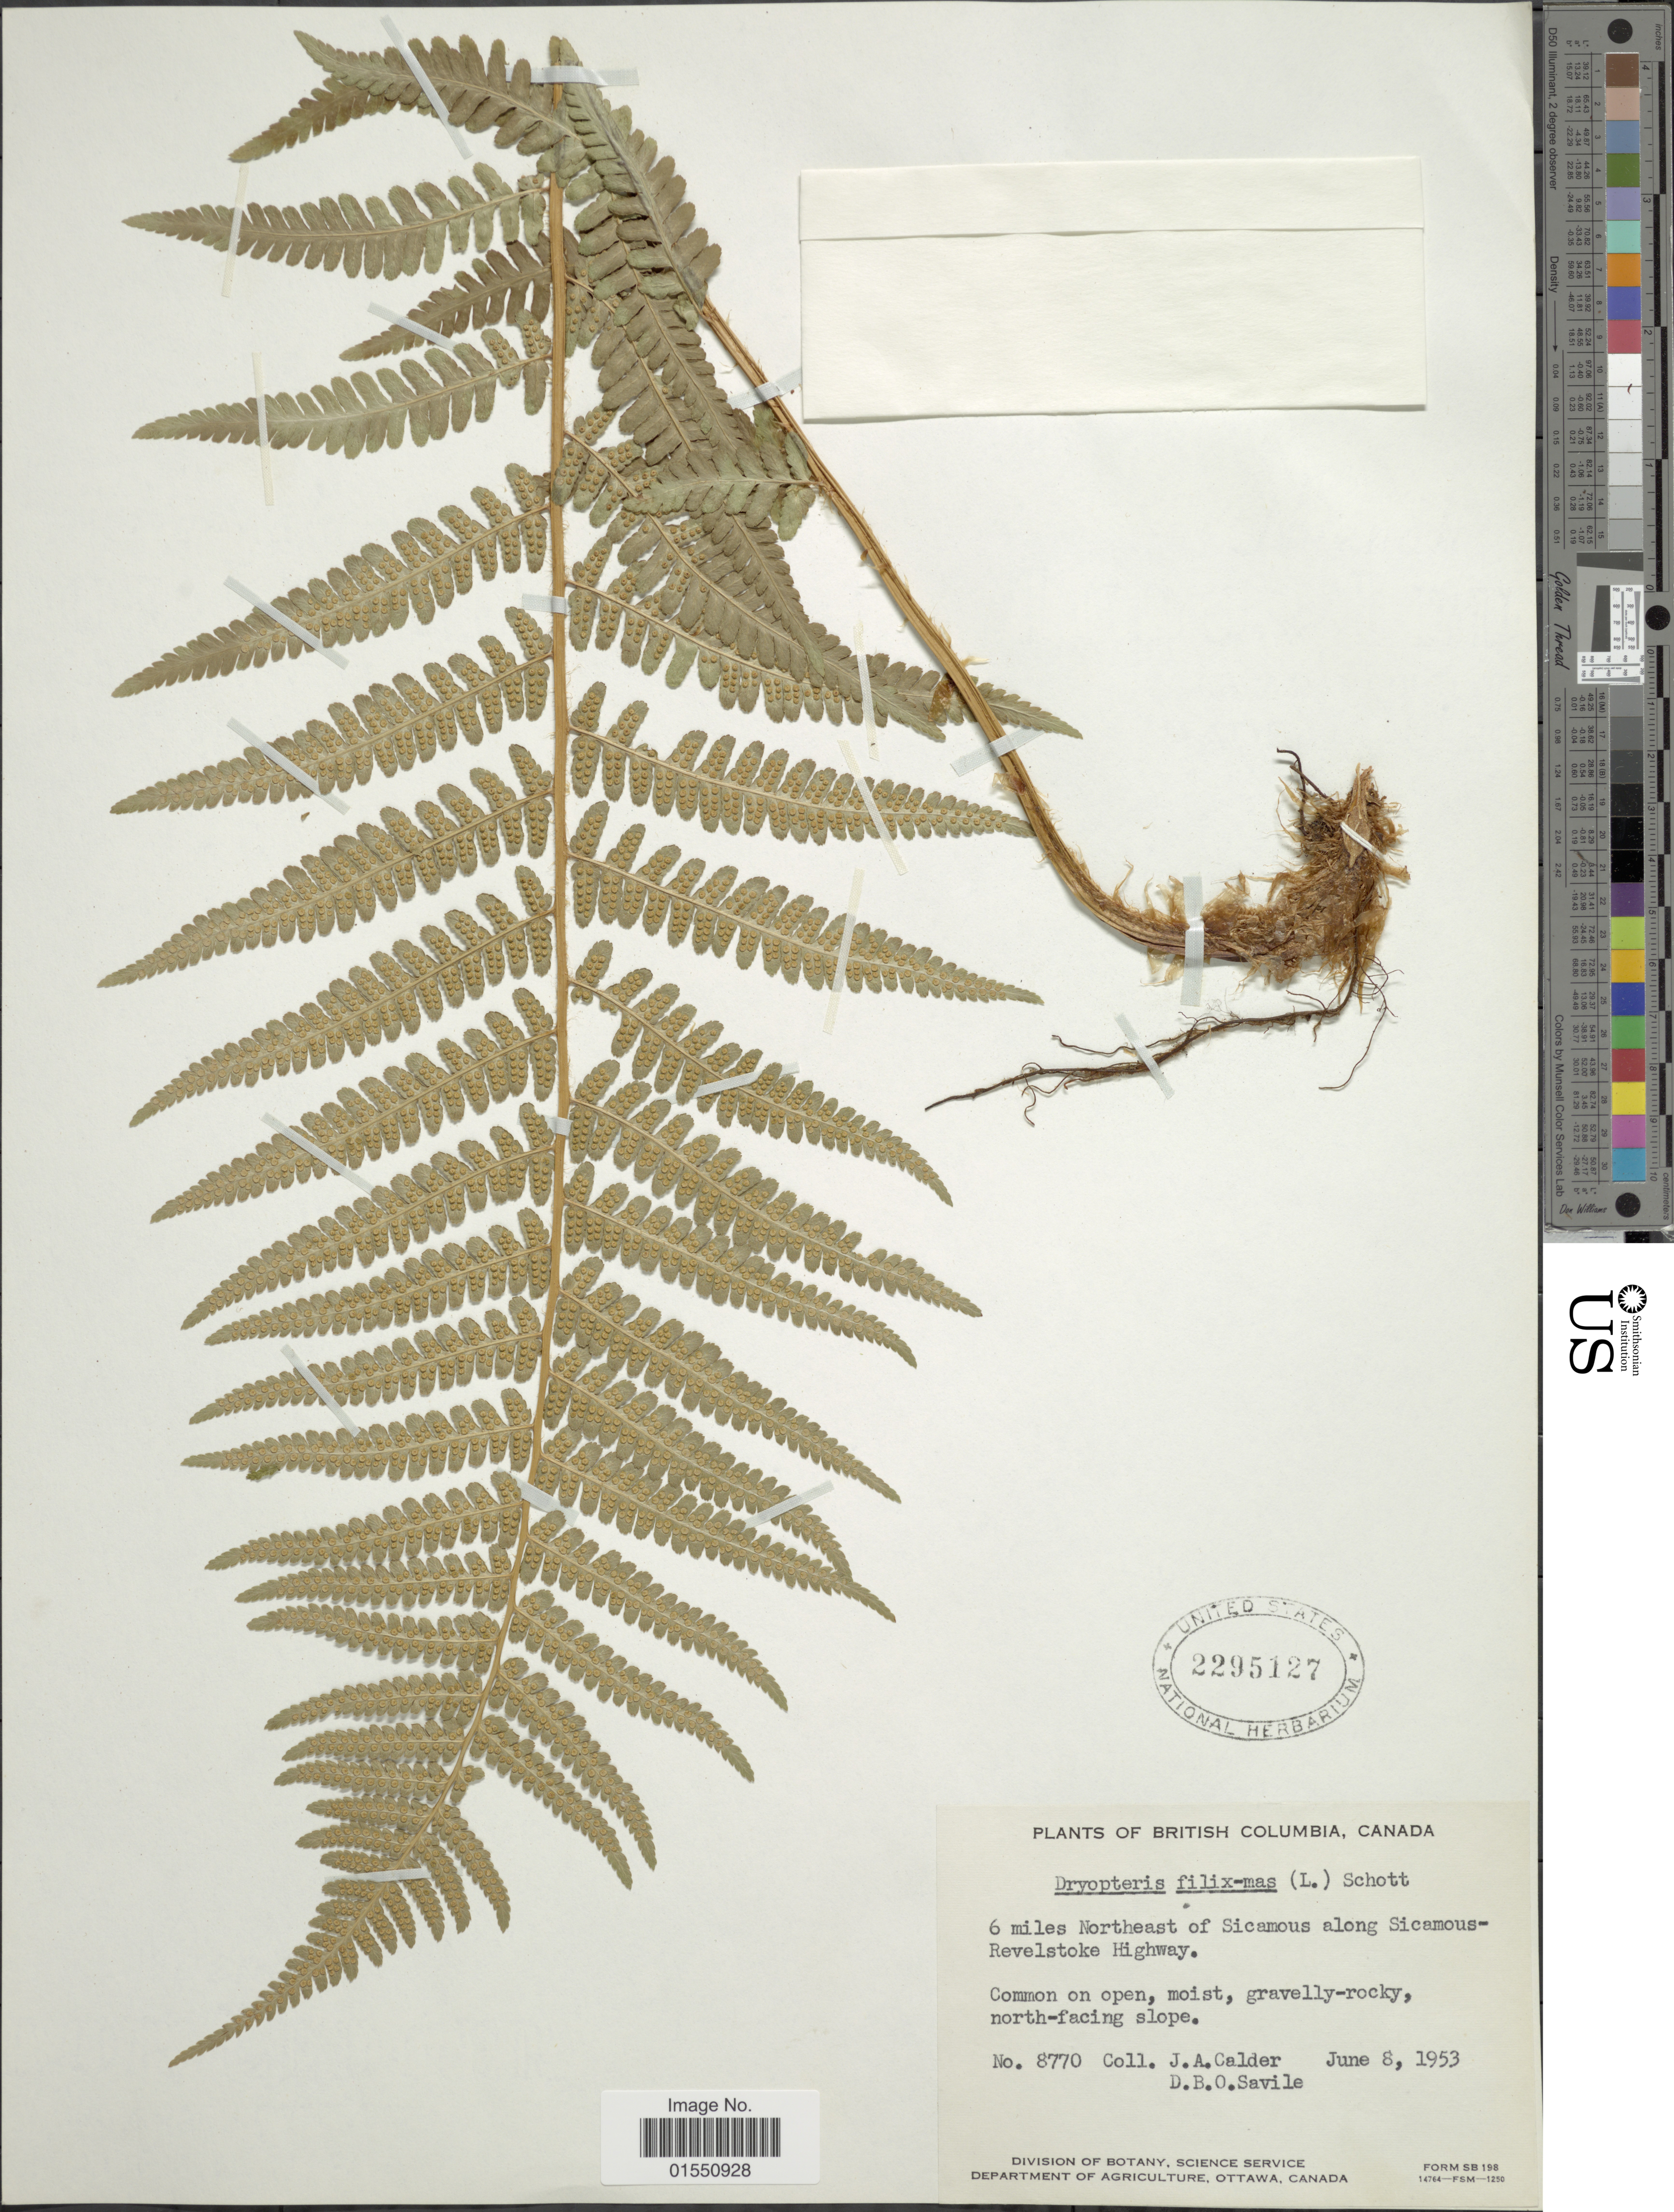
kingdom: Plantae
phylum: Tracheophyta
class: Polypodiopsida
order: Polypodiales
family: Dryopteridaceae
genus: Dryopteris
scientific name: Dryopteris filix-mas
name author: (L.) Schott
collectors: J. A. Calder & D. Savile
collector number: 8770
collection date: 1953-06-08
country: Canada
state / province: British Columbia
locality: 6 miles Northeast of Sicamous along Sicamous-Revelstoke Highway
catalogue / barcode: US 2295127